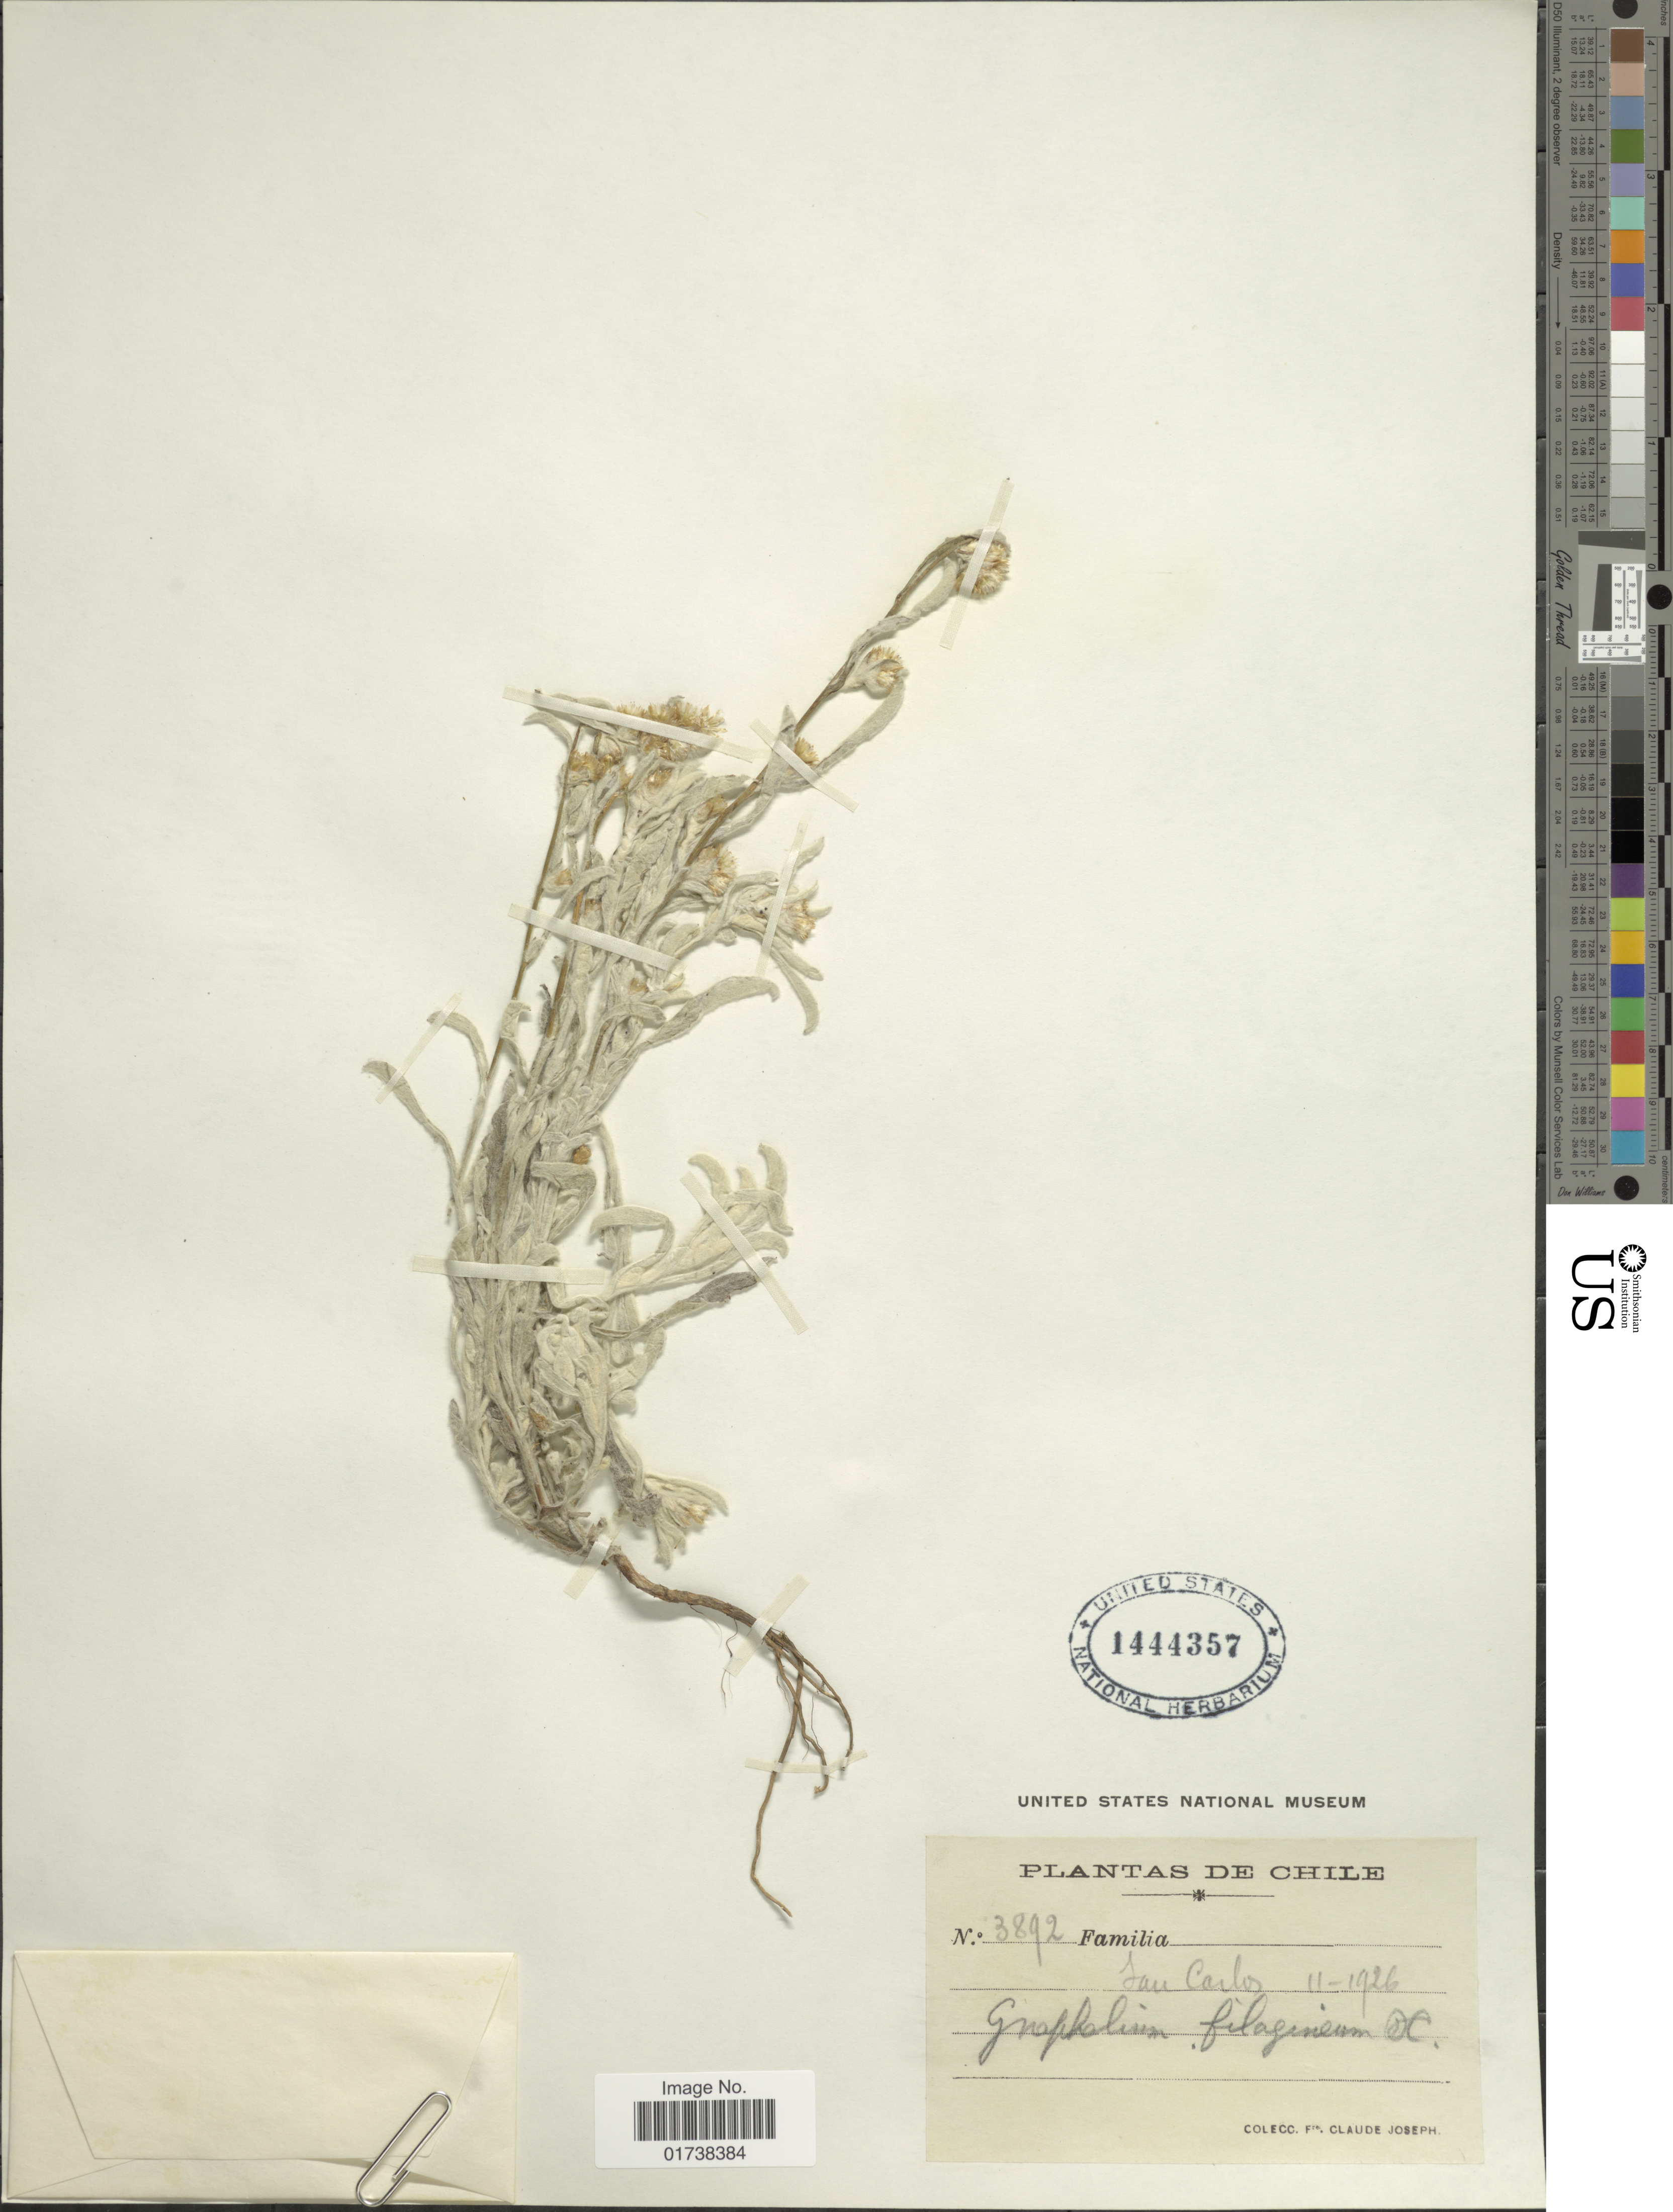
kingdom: Plantae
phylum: Tracheophyta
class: Magnoliopsida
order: Asterales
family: Asteraceae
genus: Gamochaeta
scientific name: Gamochaeta filaginea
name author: (DC.) Cabrera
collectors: Bro. Claude-Joseph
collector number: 3892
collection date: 1926-11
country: Chile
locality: San Carlos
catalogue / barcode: US 1444357